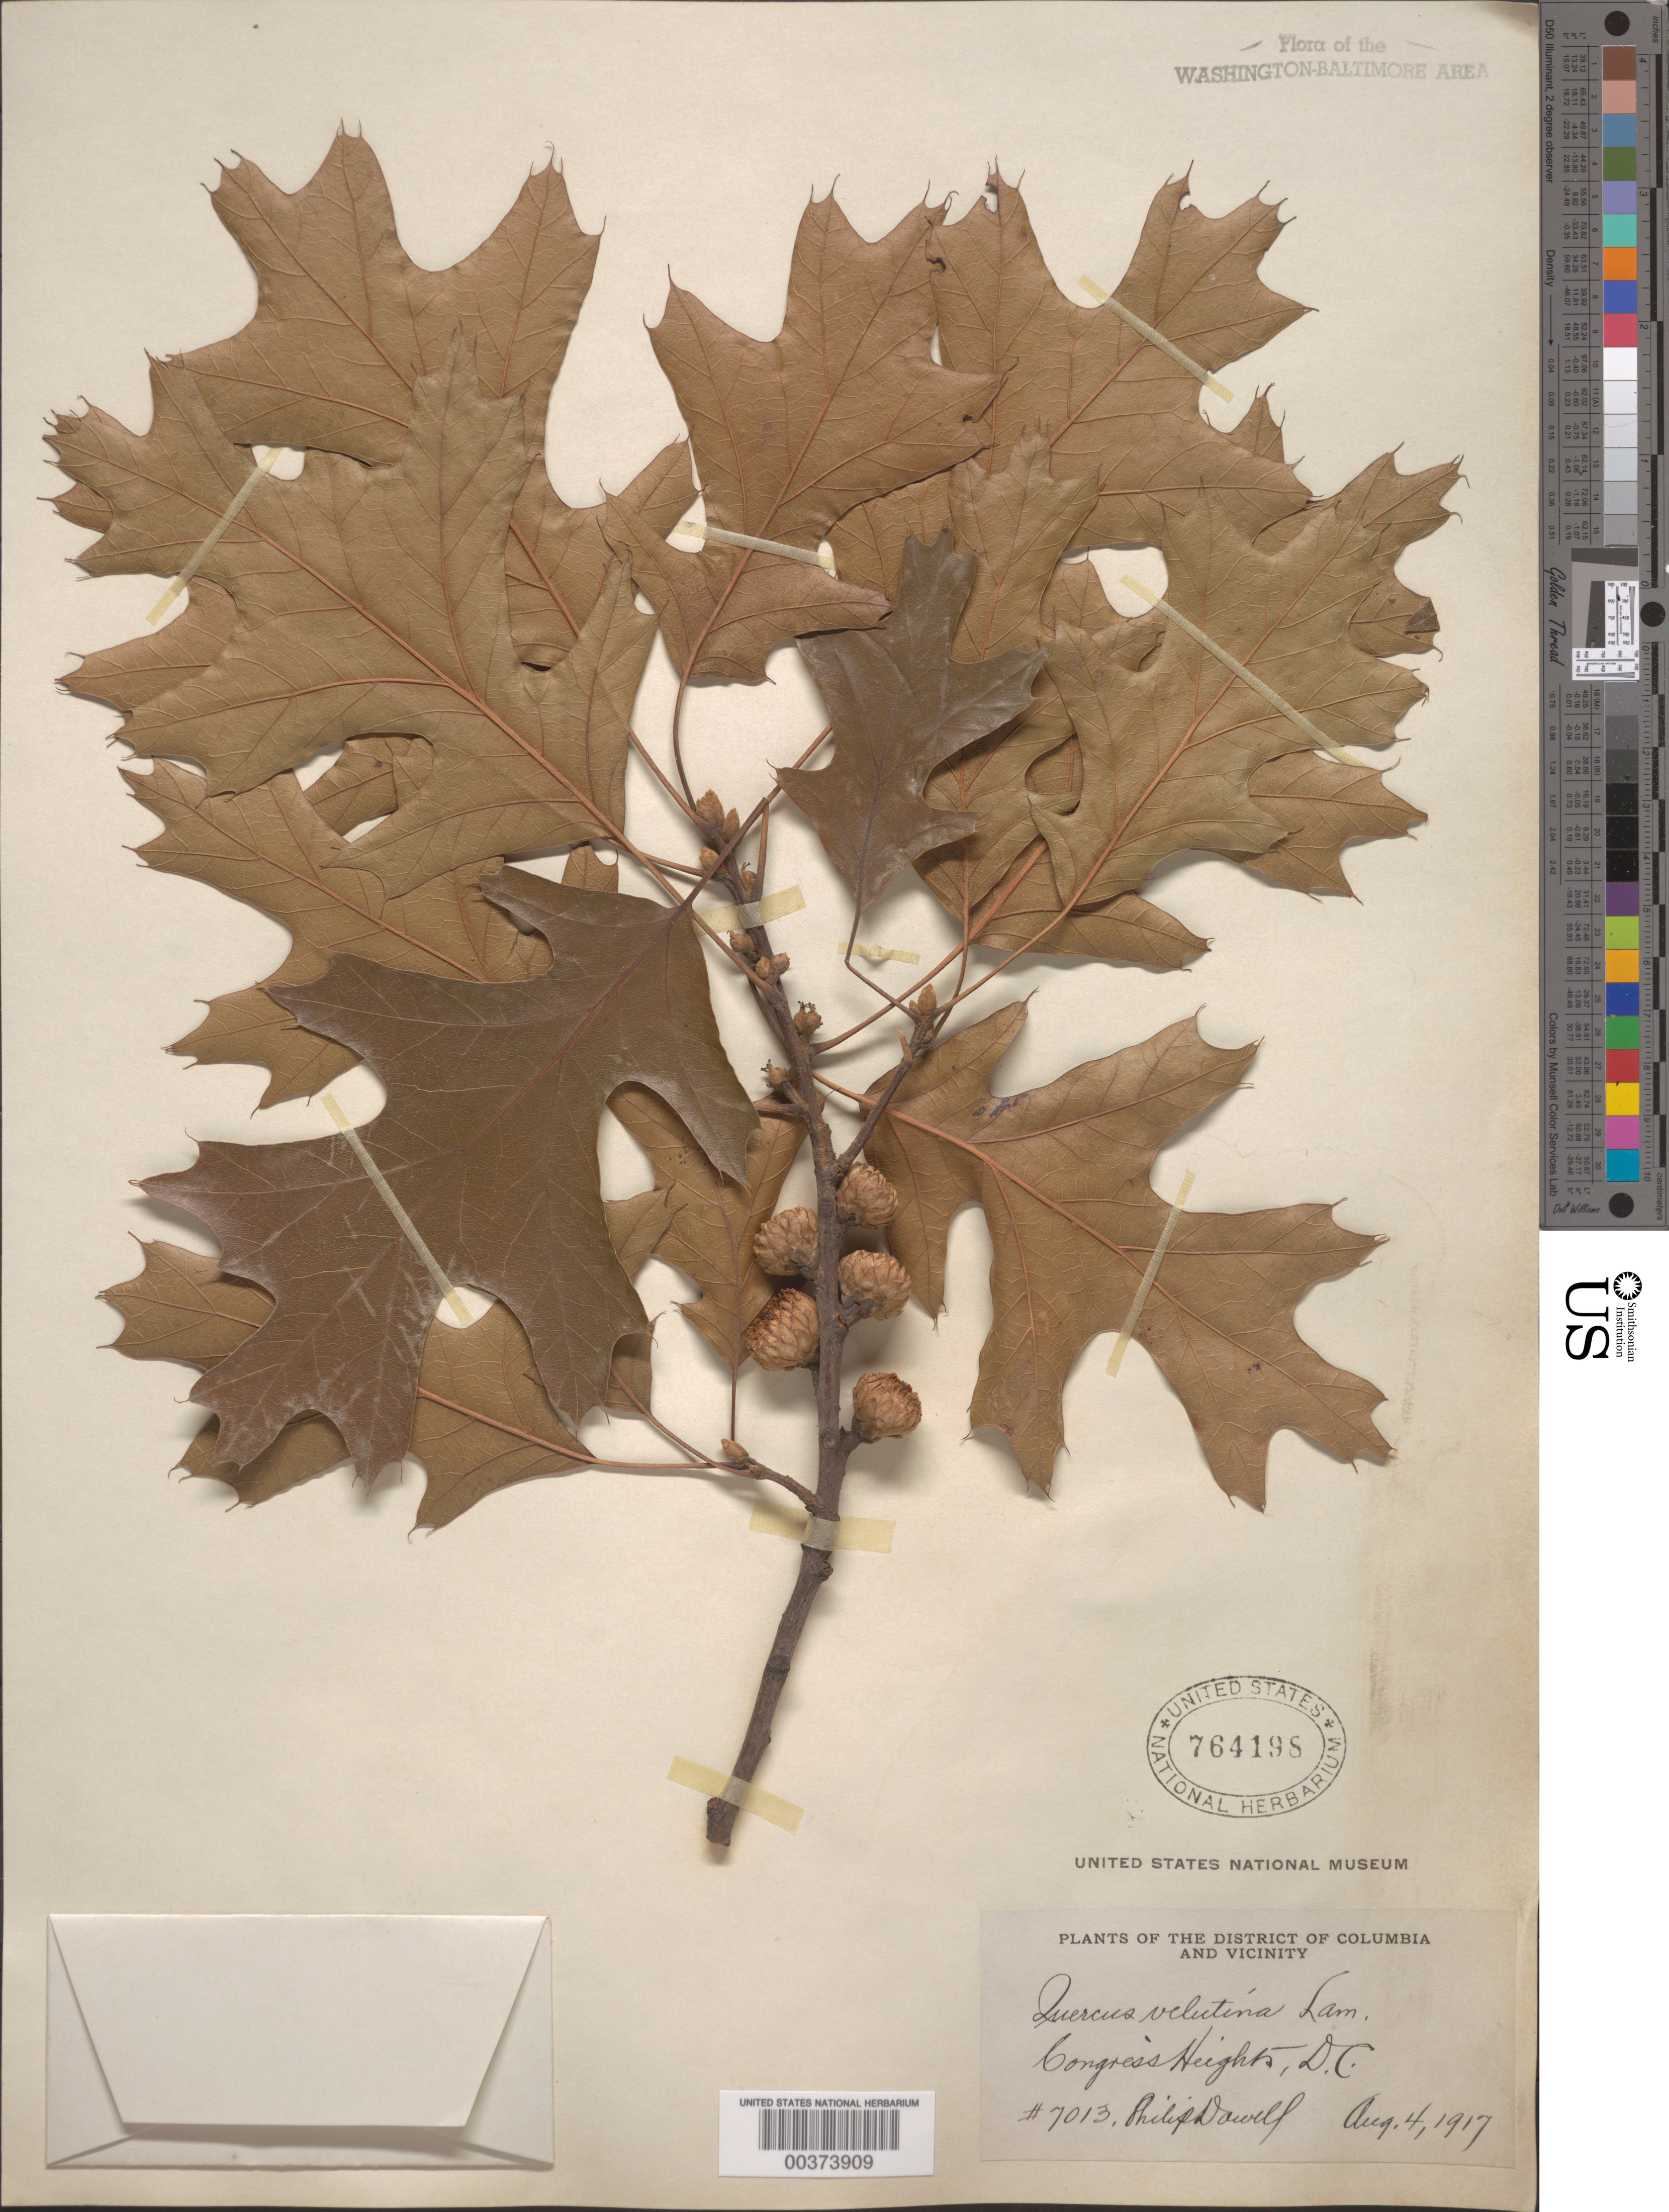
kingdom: Plantae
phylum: Tracheophyta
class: Magnoliopsida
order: Fagales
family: Fagaceae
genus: Quercus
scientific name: Quercus velutina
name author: Lam.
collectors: P. Dowell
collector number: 7013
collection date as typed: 04 Aug 1917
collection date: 1917-08-04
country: United States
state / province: District of Columbia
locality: Congress Heights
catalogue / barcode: US 764198